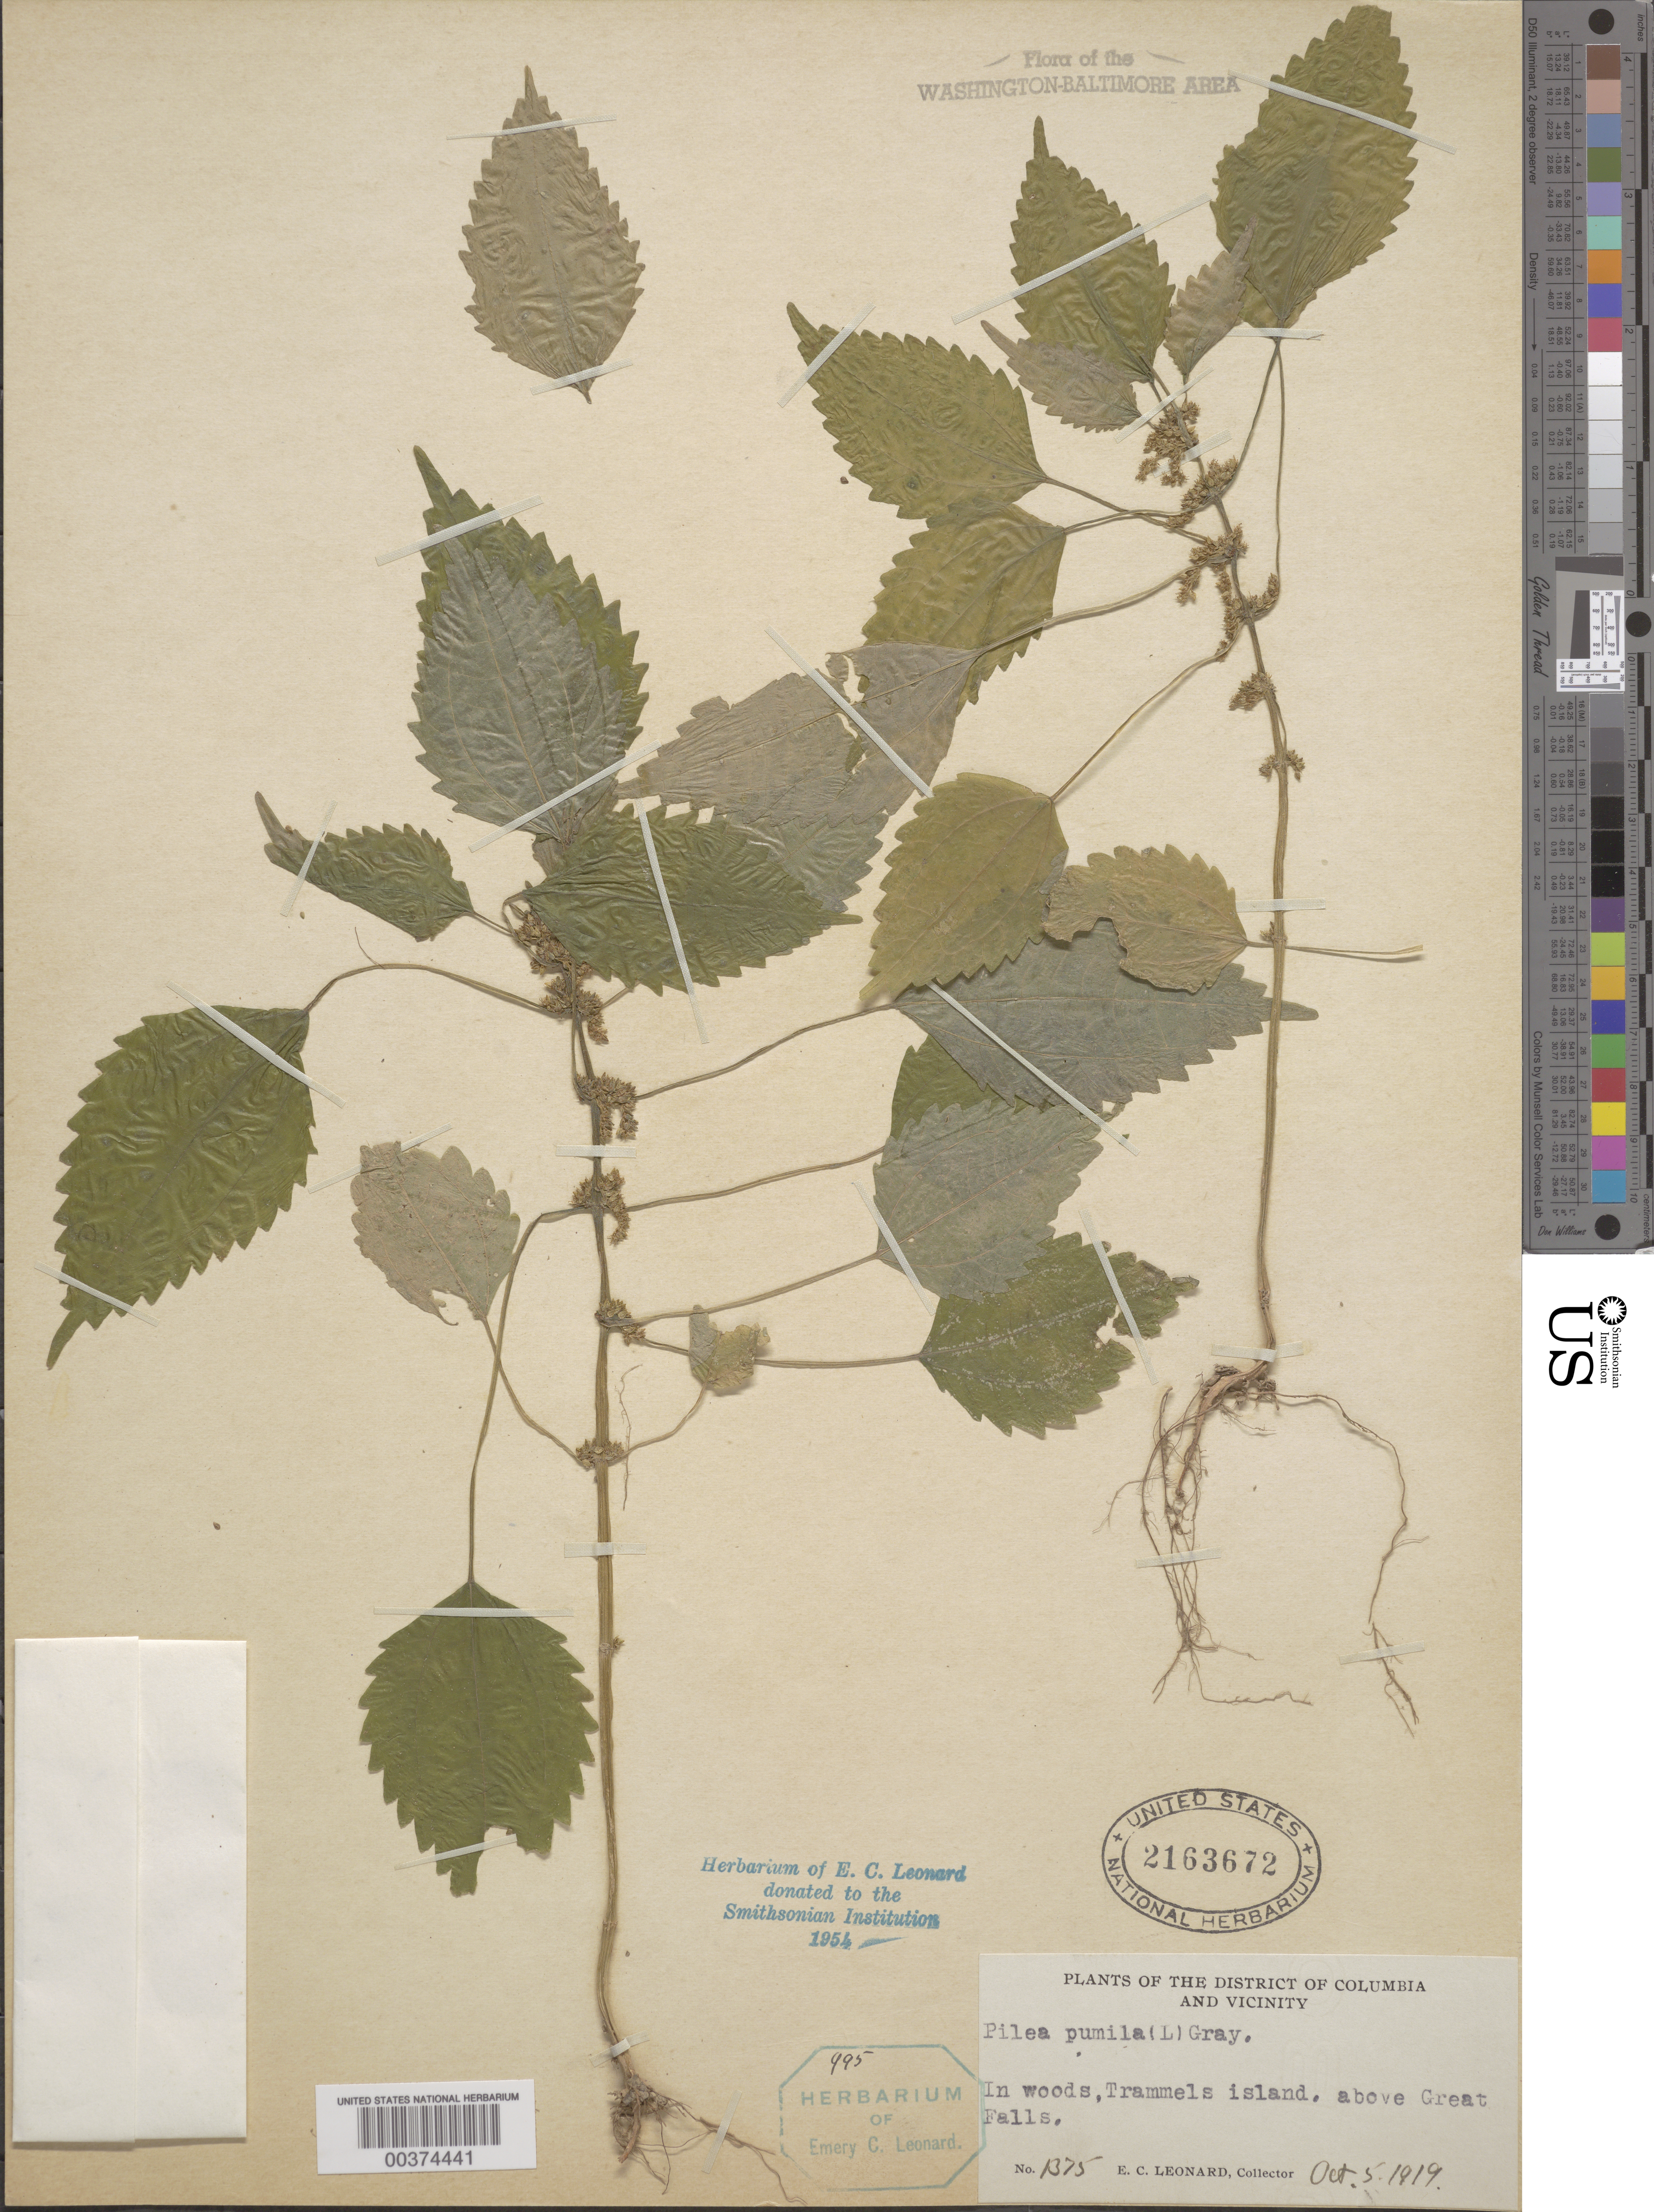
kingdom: Plantae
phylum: Tracheophyta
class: Magnoliopsida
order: Rosales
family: Urticaceae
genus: Pilea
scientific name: Pilea pumila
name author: (L.) A. Gray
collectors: E. C. Leonard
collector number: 1875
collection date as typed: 05 Oct 1919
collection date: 1919-10-05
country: United States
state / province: Maryland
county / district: Montgomery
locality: Trammels Island, above Great Falls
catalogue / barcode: US 2163672